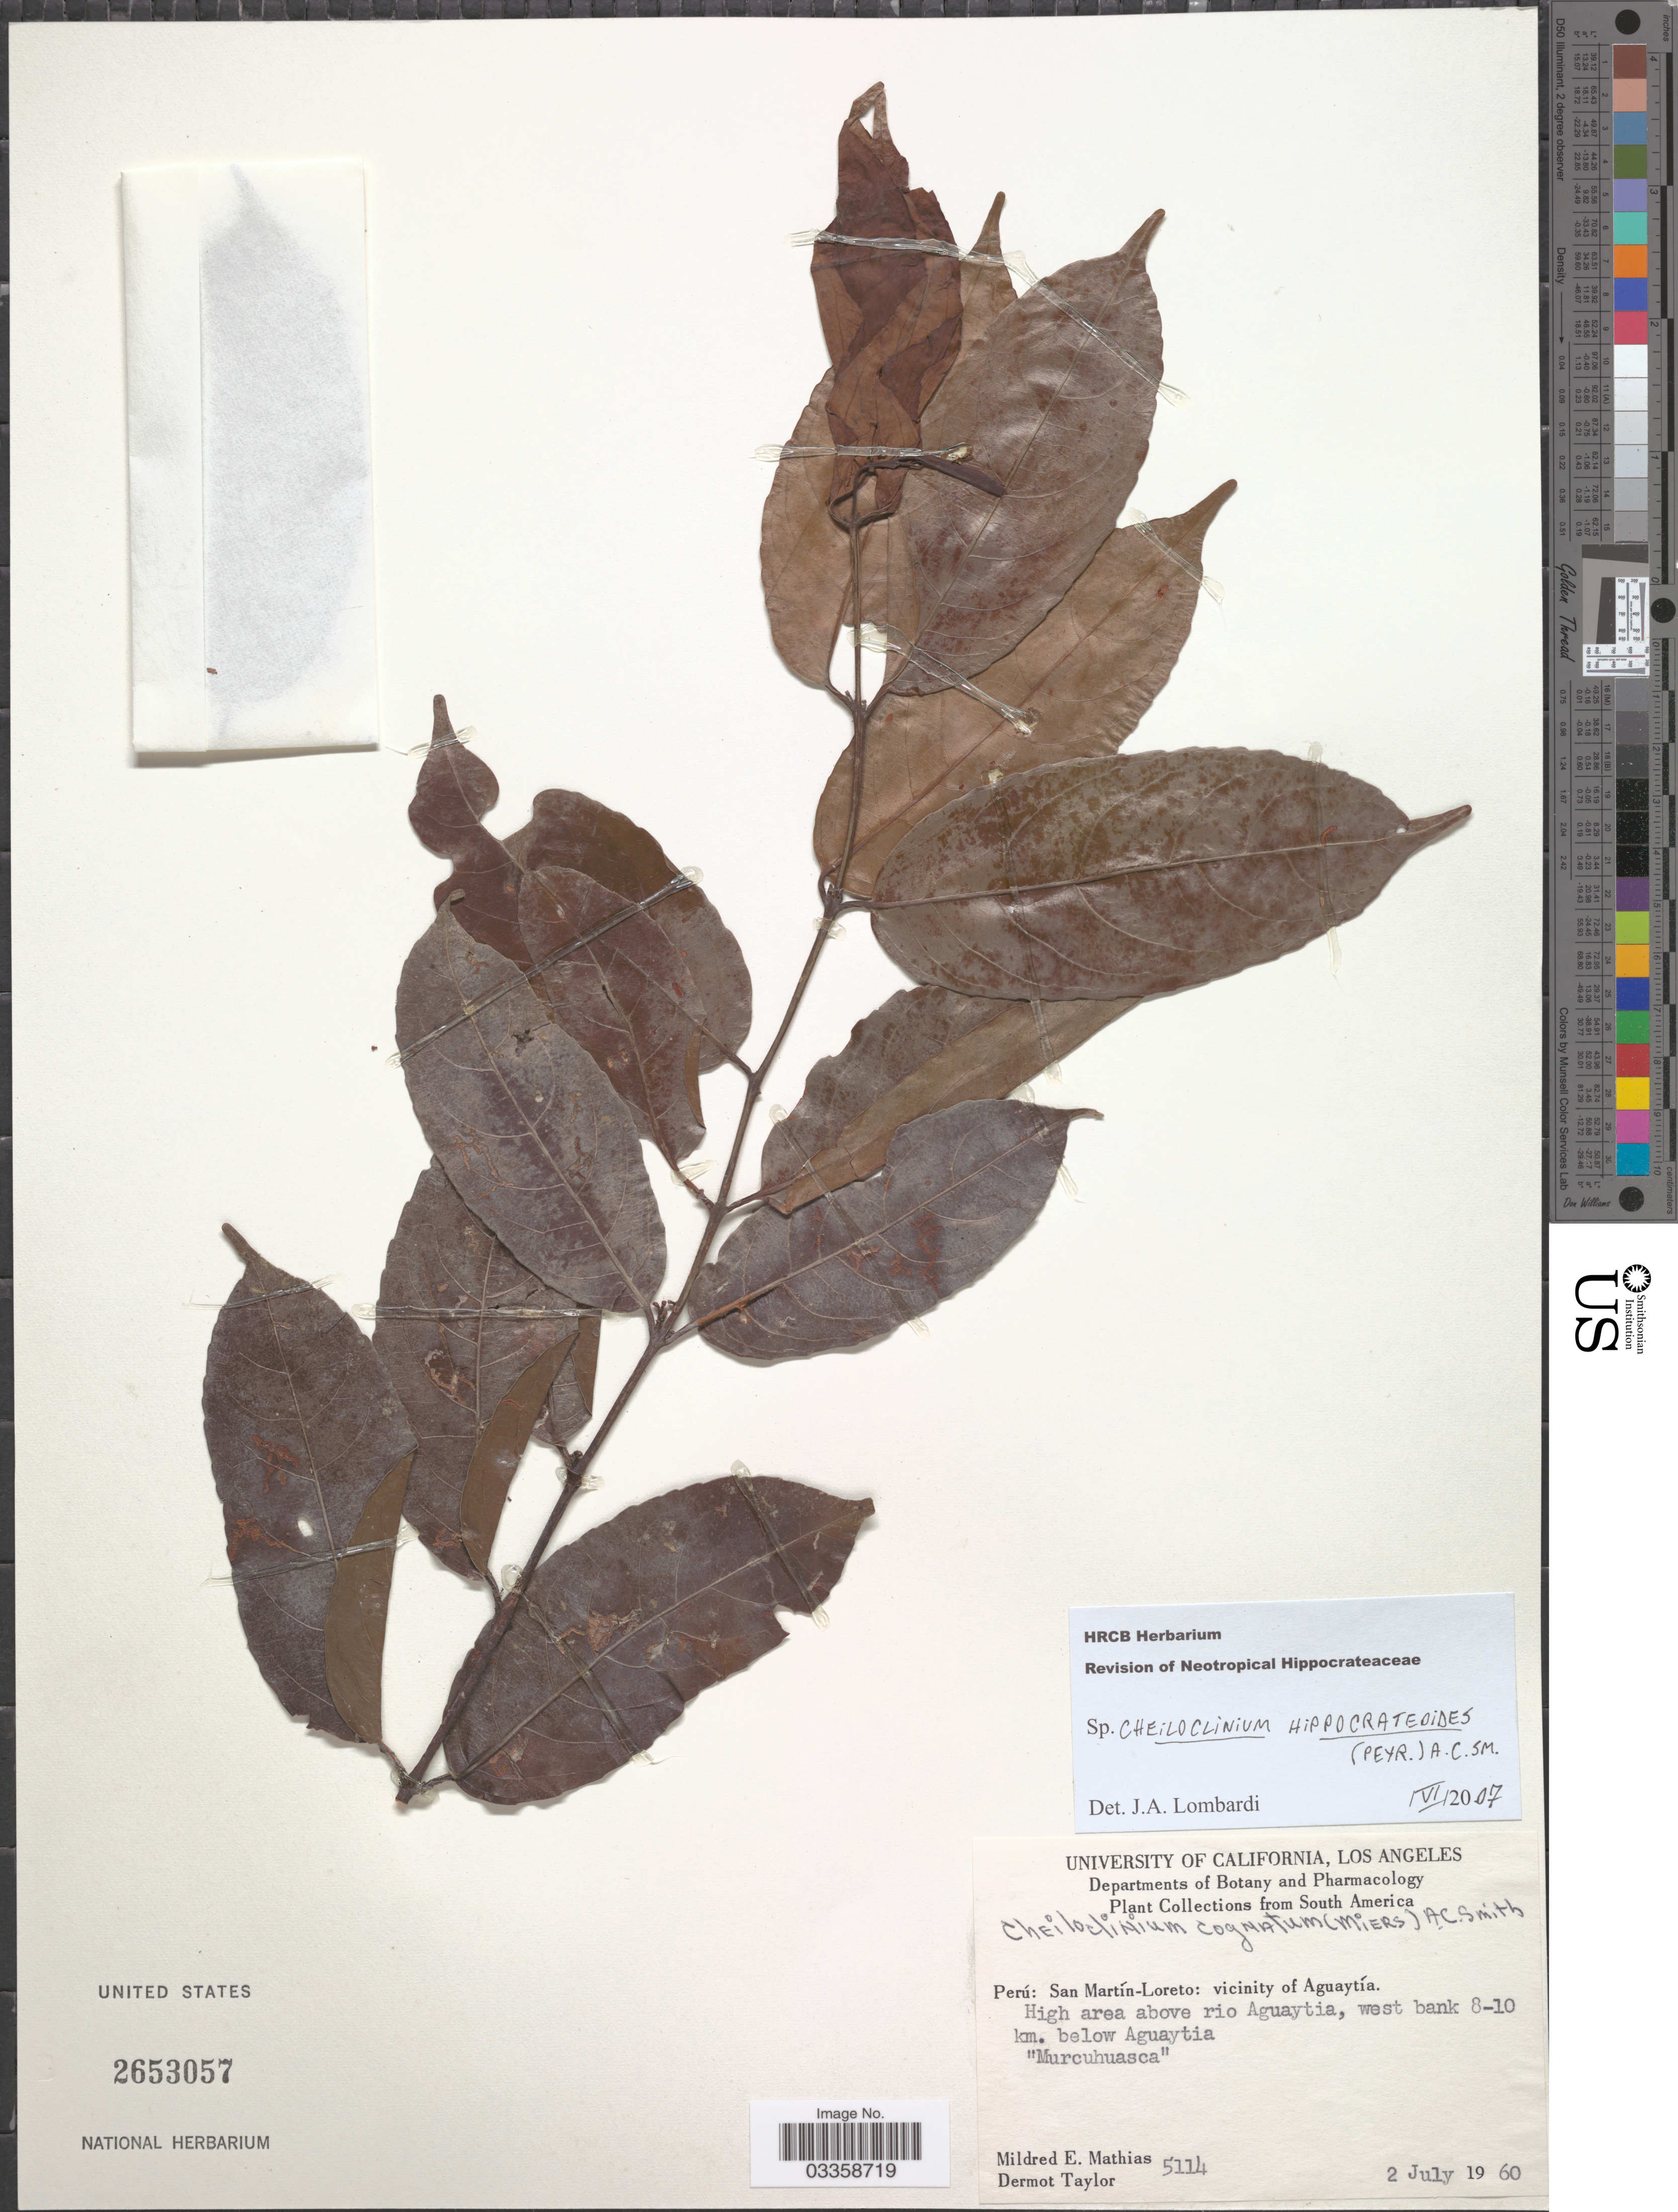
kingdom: Plantae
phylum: Tracheophyta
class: Magnoliopsida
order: Celastrales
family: Celastraceae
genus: Cheiloclinium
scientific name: Cheiloclinium hippocrateoides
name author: (Peyr.) A.C. Sm.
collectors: M. E. Mathias & D. Taylor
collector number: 5114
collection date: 1960-07-02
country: Peru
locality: San Martín-Loreto: vicinity of Aguaytía. High area above rio Aguaytia, west bank 8-10 km. below Aguaytia.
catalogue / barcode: US 2653057